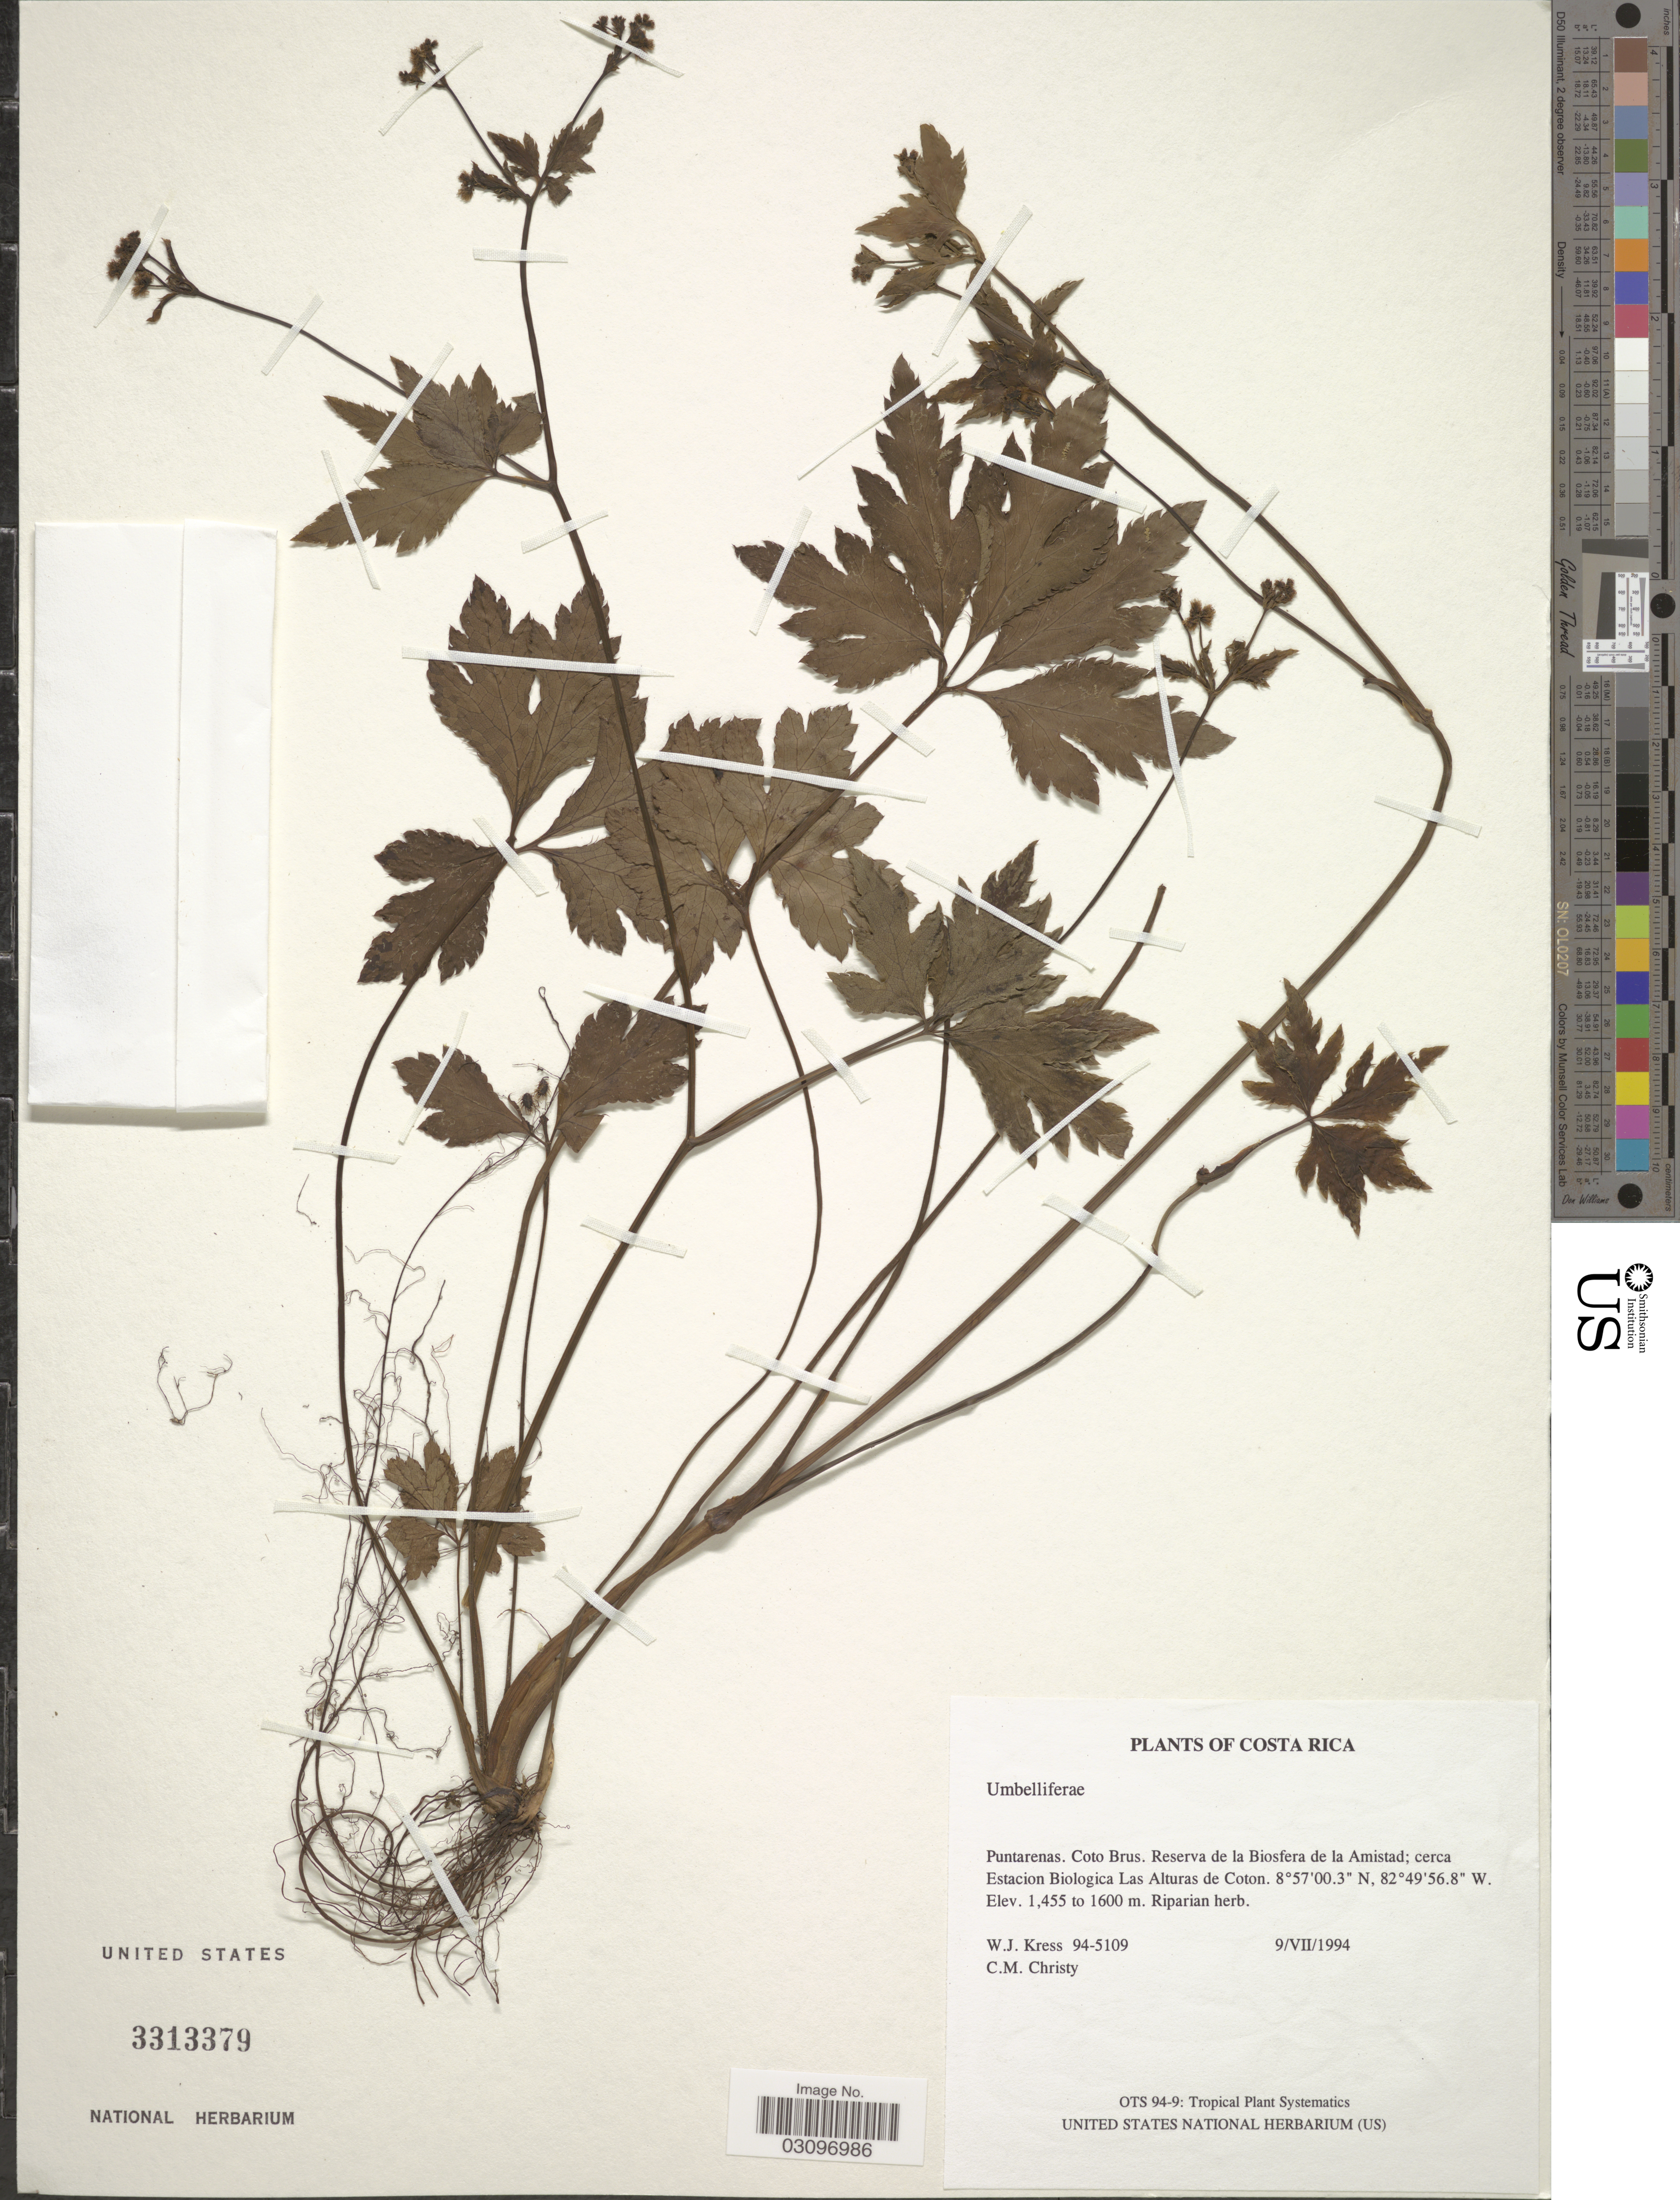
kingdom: Plantae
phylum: Tracheophyta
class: Magnoliopsida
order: Apiales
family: Apiaceae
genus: Sanicula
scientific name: Sanicula sp.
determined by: Nee, Michael H.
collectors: W. J. Kress & C. M. Christy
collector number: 5109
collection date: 1994-07-09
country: Costa Rica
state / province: Puntarenas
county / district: Coto Brus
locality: Reserva de la Biosfera de la Amistad; cerca Estacion Biologica Las Alturas de Coton.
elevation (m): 1455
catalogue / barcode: US 3313379